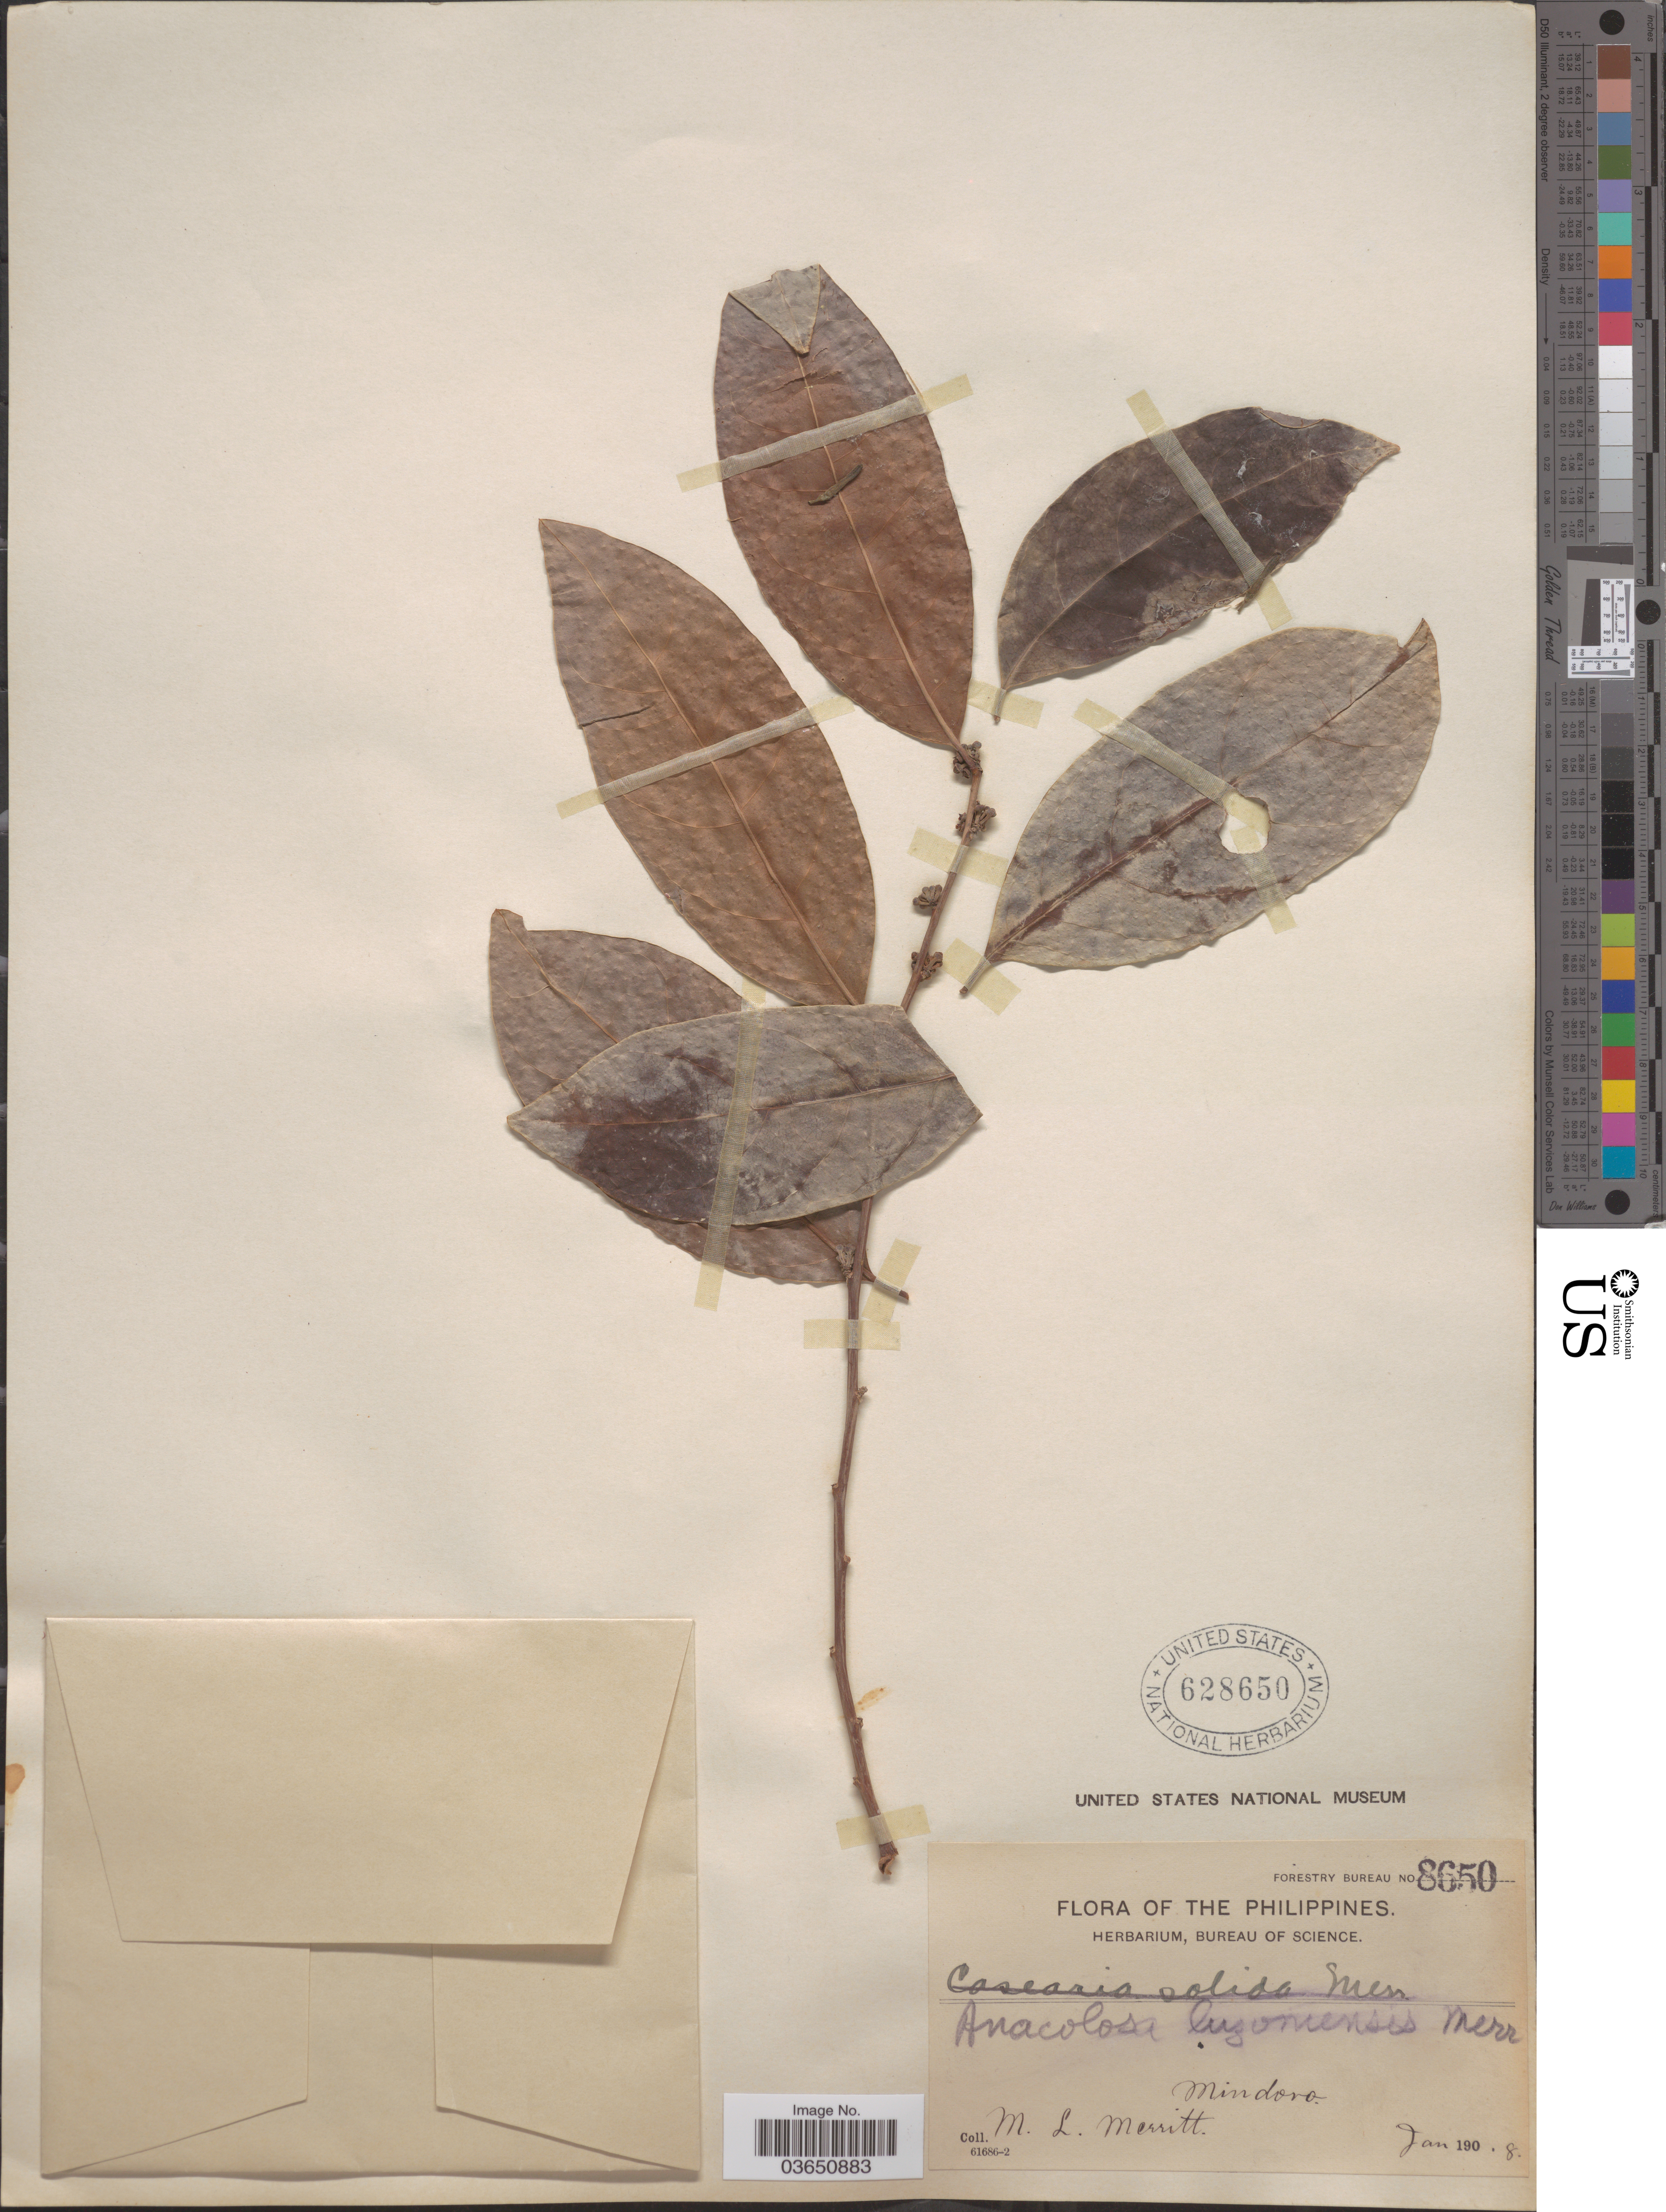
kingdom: Plantae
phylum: Tracheophyta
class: Magnoliopsida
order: Santalales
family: Aptandraceae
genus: Anacolosa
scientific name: Anacolosa frutescens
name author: (Blume) Blume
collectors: M. L. Merritt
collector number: Forestry Bureau 8650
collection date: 1908-01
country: Philippines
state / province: Mimaropa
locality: Mindoro.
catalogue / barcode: US 628650